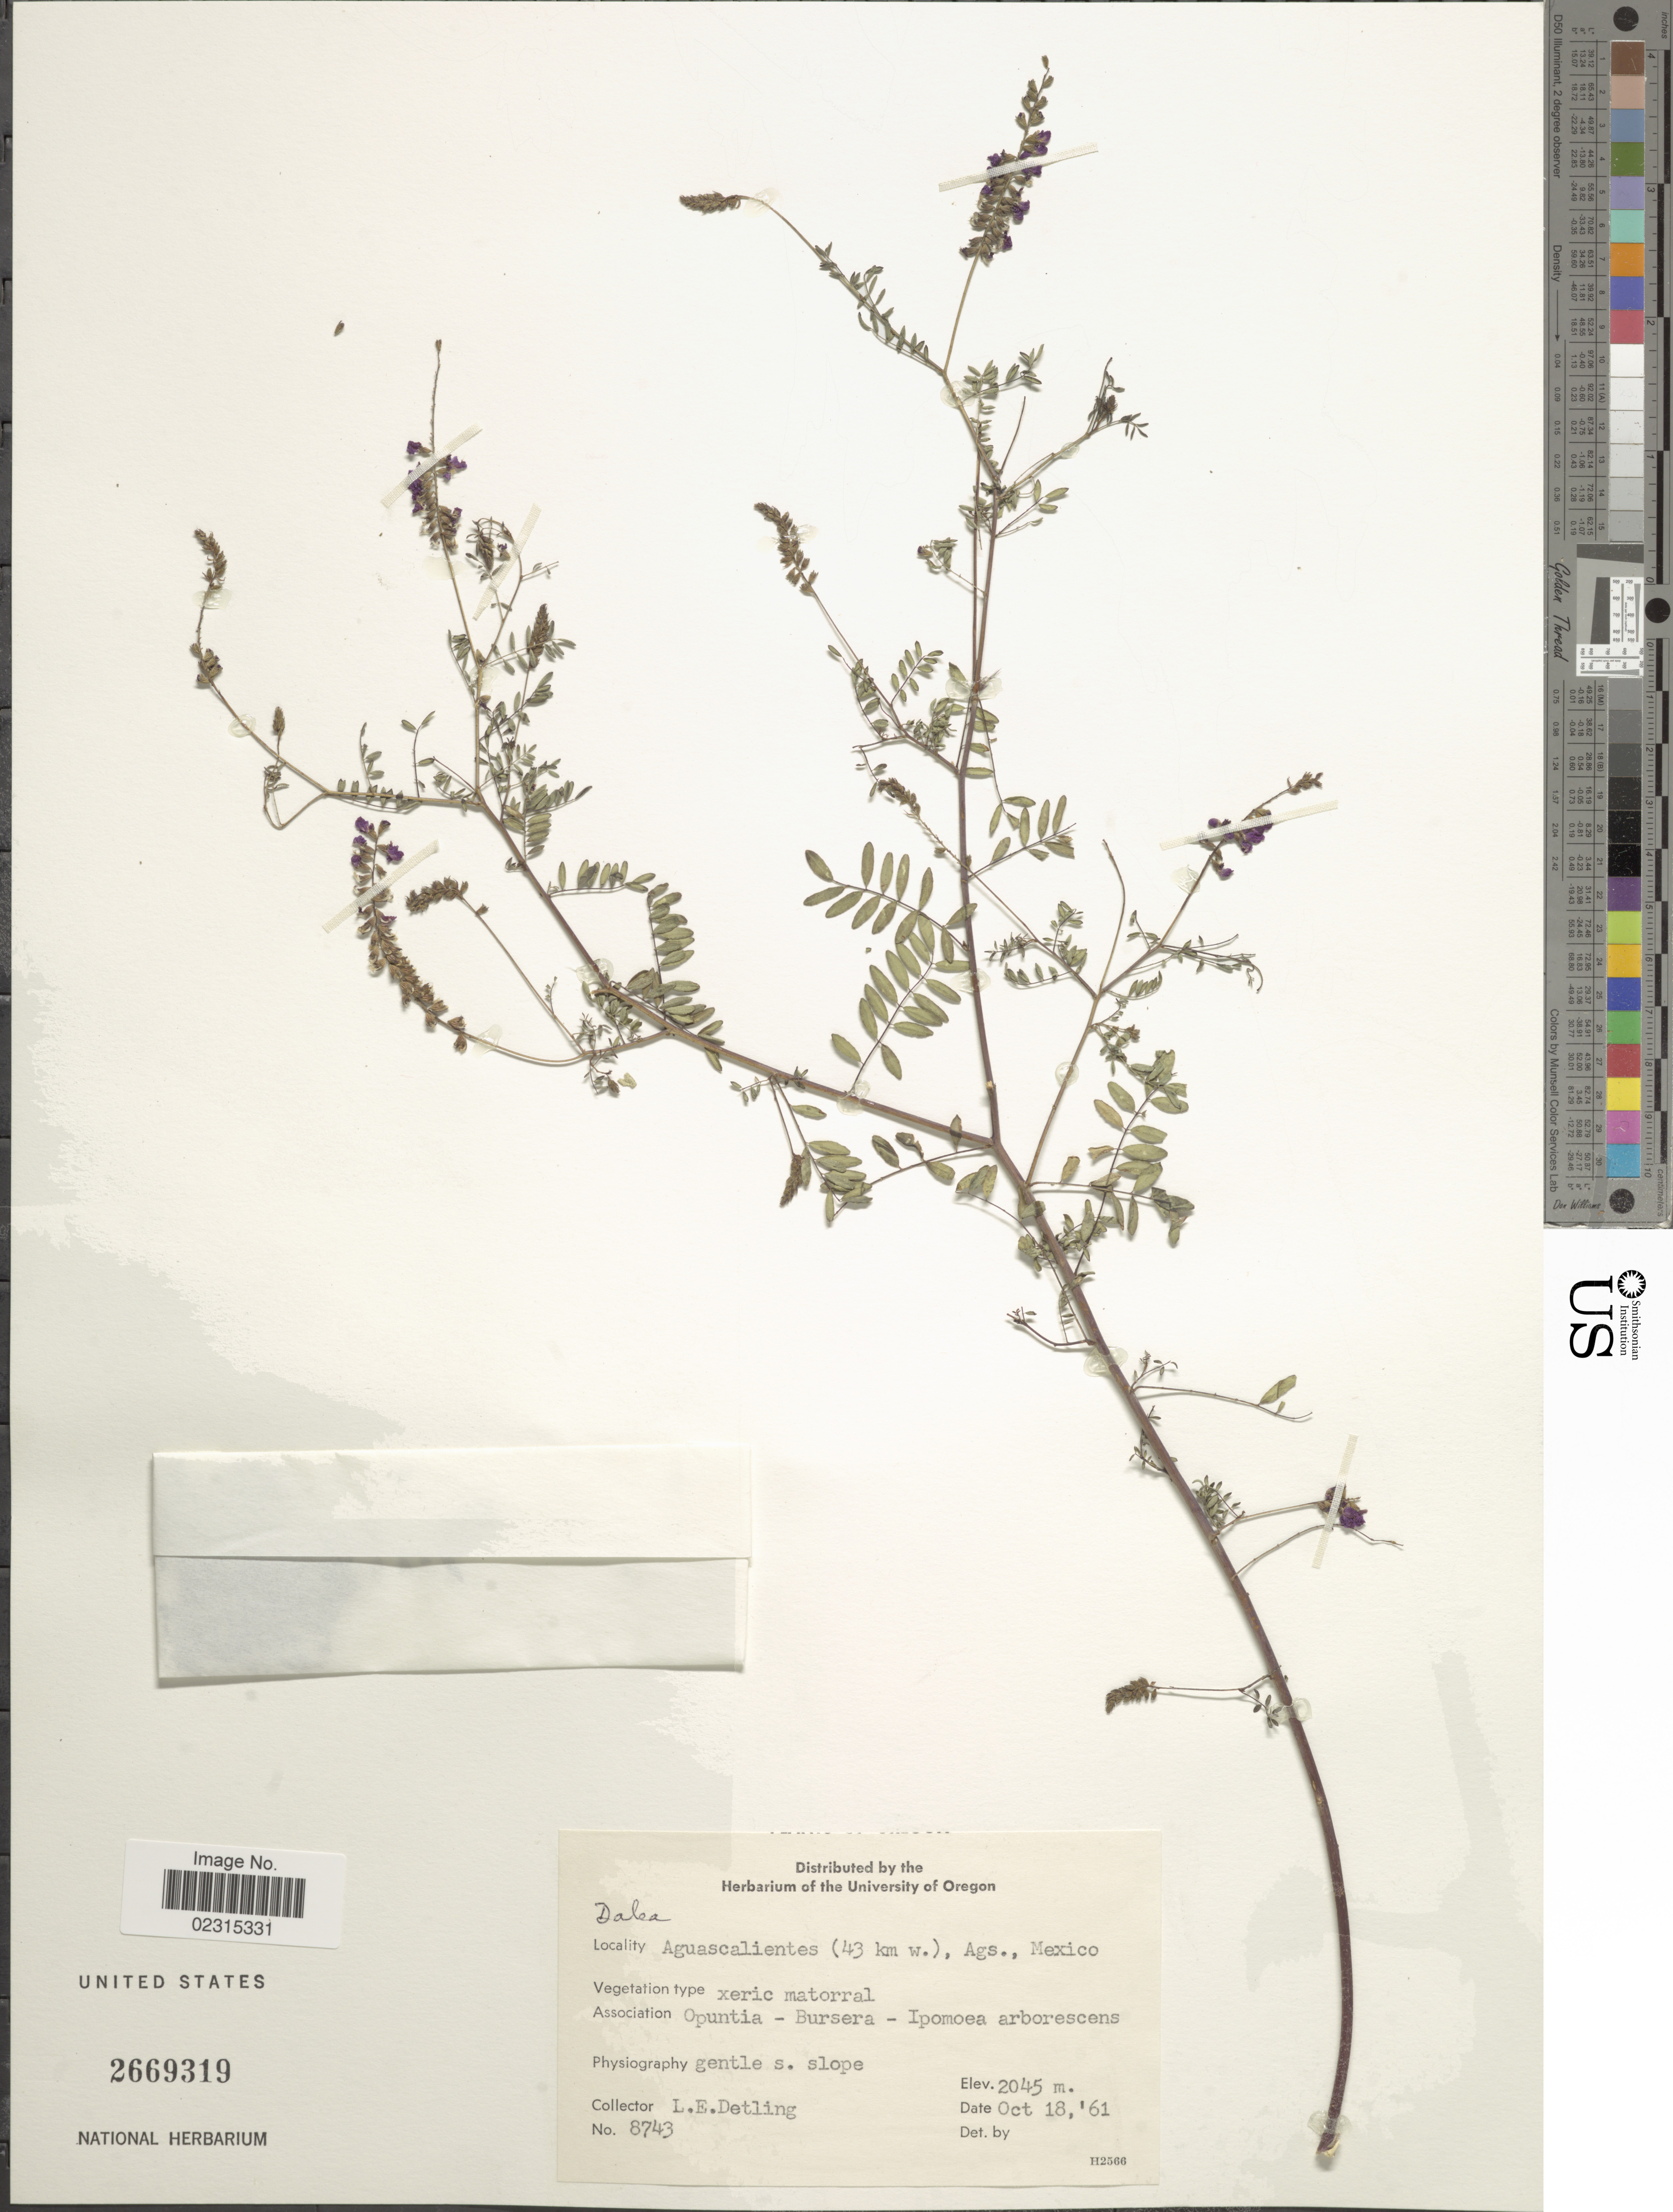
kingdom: Plantae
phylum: Tracheophyta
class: Magnoliopsida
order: Fabales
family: Fabaceae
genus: Marina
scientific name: Marina neglecta var. neglecta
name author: (B.L. Rob.) Barneby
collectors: L. E. Detling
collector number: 8743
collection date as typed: Transcribed d/m/y: 18/10/61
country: Mexico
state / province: Aguascalientes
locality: Aguascalientes (43 km w.), Ags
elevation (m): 2045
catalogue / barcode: US 2669319